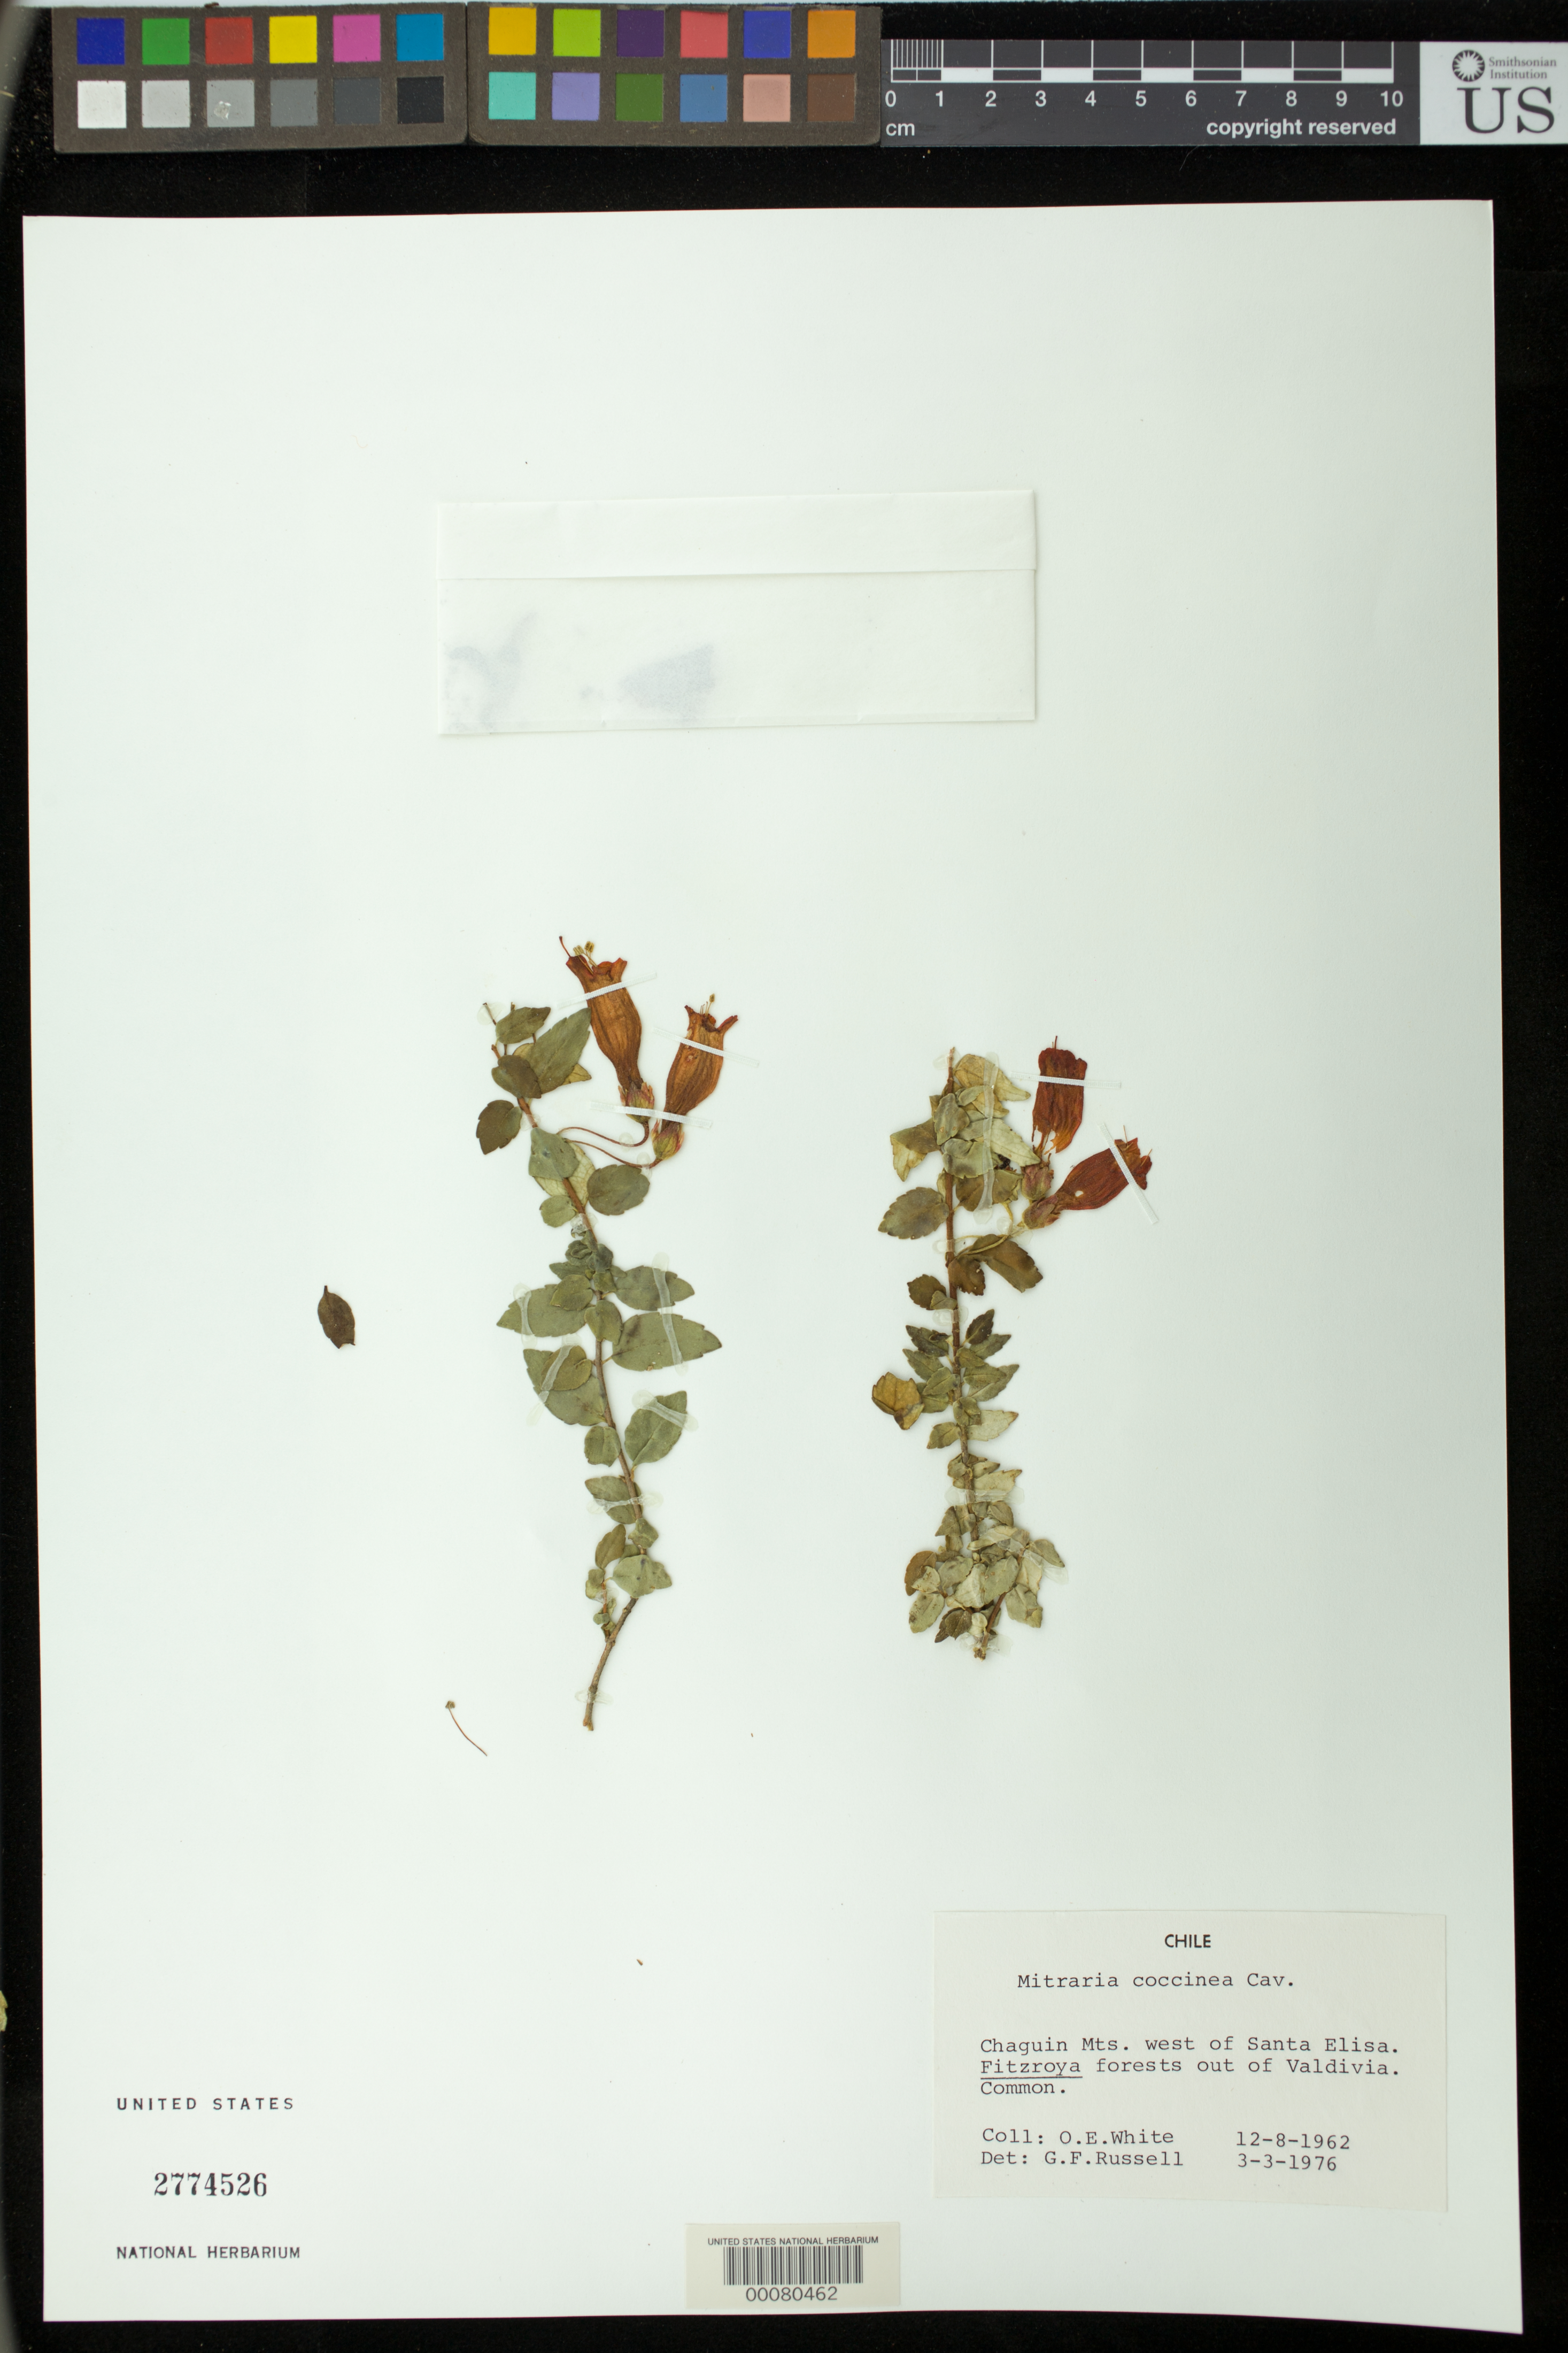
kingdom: Plantae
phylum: Tracheophyta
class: Magnoliopsida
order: Lamiales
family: Gesneriaceae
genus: Mitraria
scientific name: Mitraria coccinea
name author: Cav.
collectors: O. E. White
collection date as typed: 1962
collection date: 1962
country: Chile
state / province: Los Ríos (XIV)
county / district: Valdivia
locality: Chaguin Mts W of Santa Elisa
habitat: Fitzroya forests out of Valdivia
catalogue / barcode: US 2774526